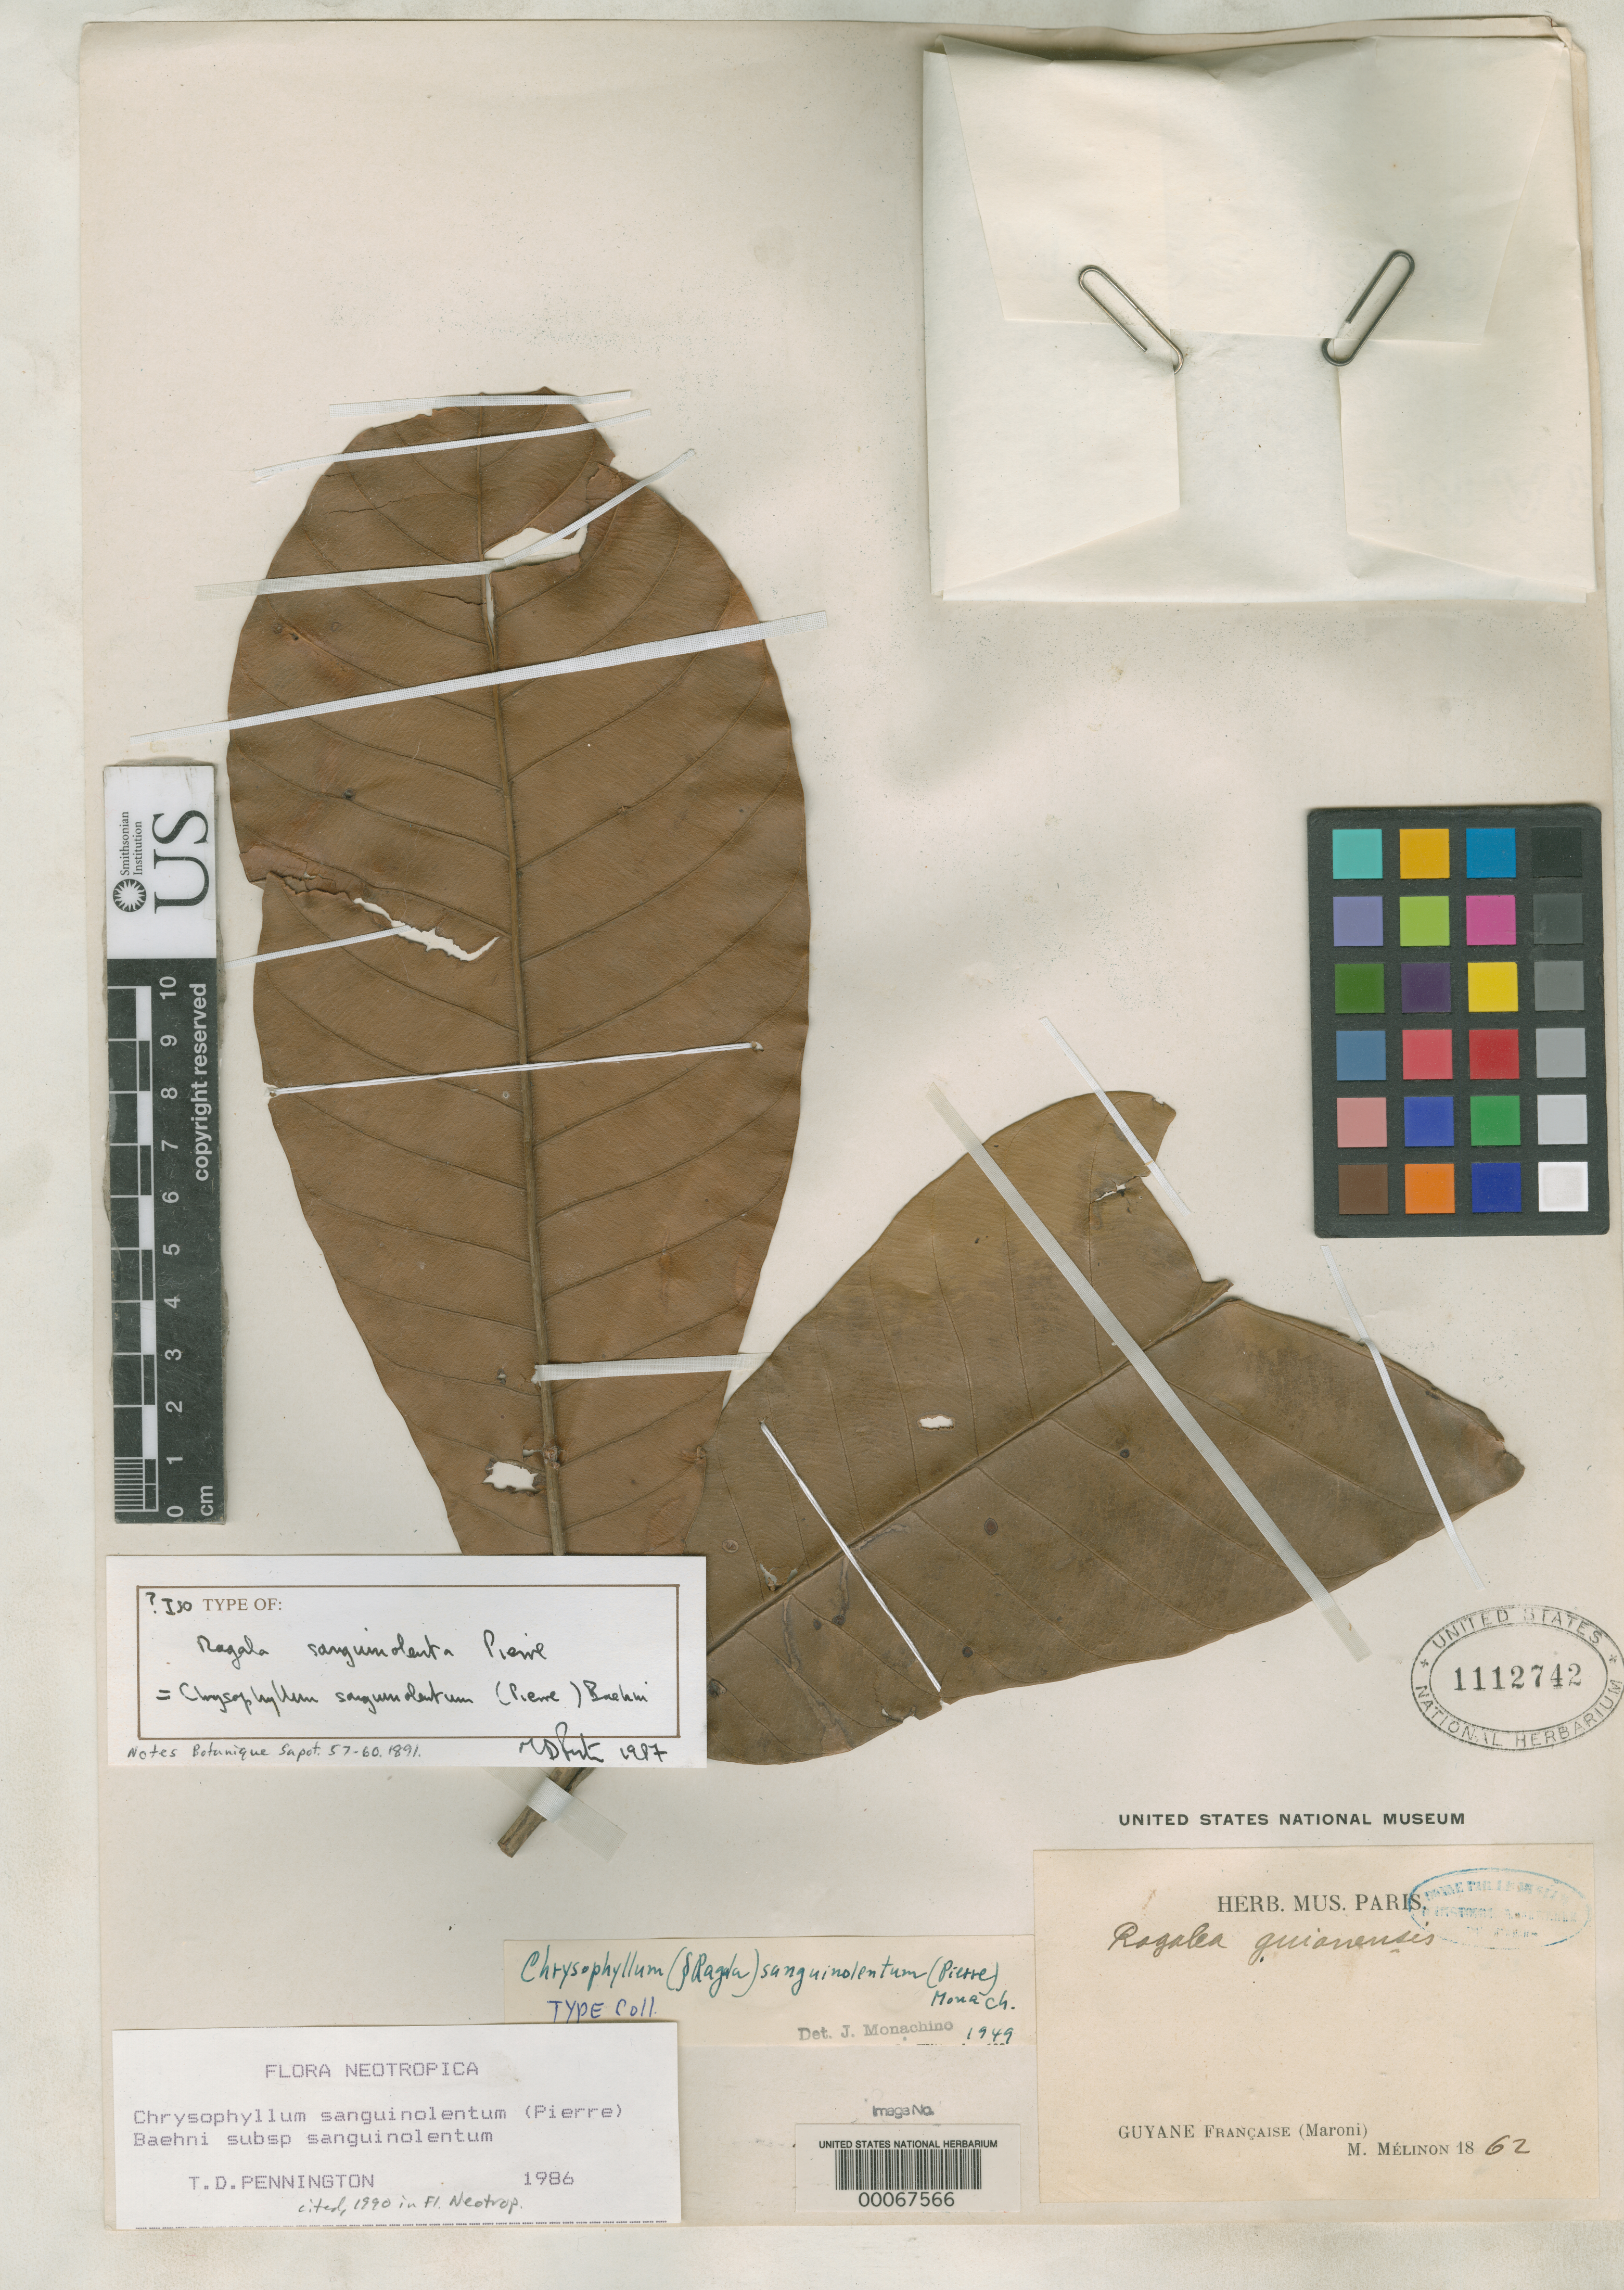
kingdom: Plantae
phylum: Tracheophyta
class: Magnoliopsida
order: Ericales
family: Sapotaceae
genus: Ragala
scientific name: Ragala sanguinolenta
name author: Pierre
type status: Isotype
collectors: M. Melinon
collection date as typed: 1862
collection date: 1862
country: French Guiana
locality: Maroni.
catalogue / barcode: US 1112742